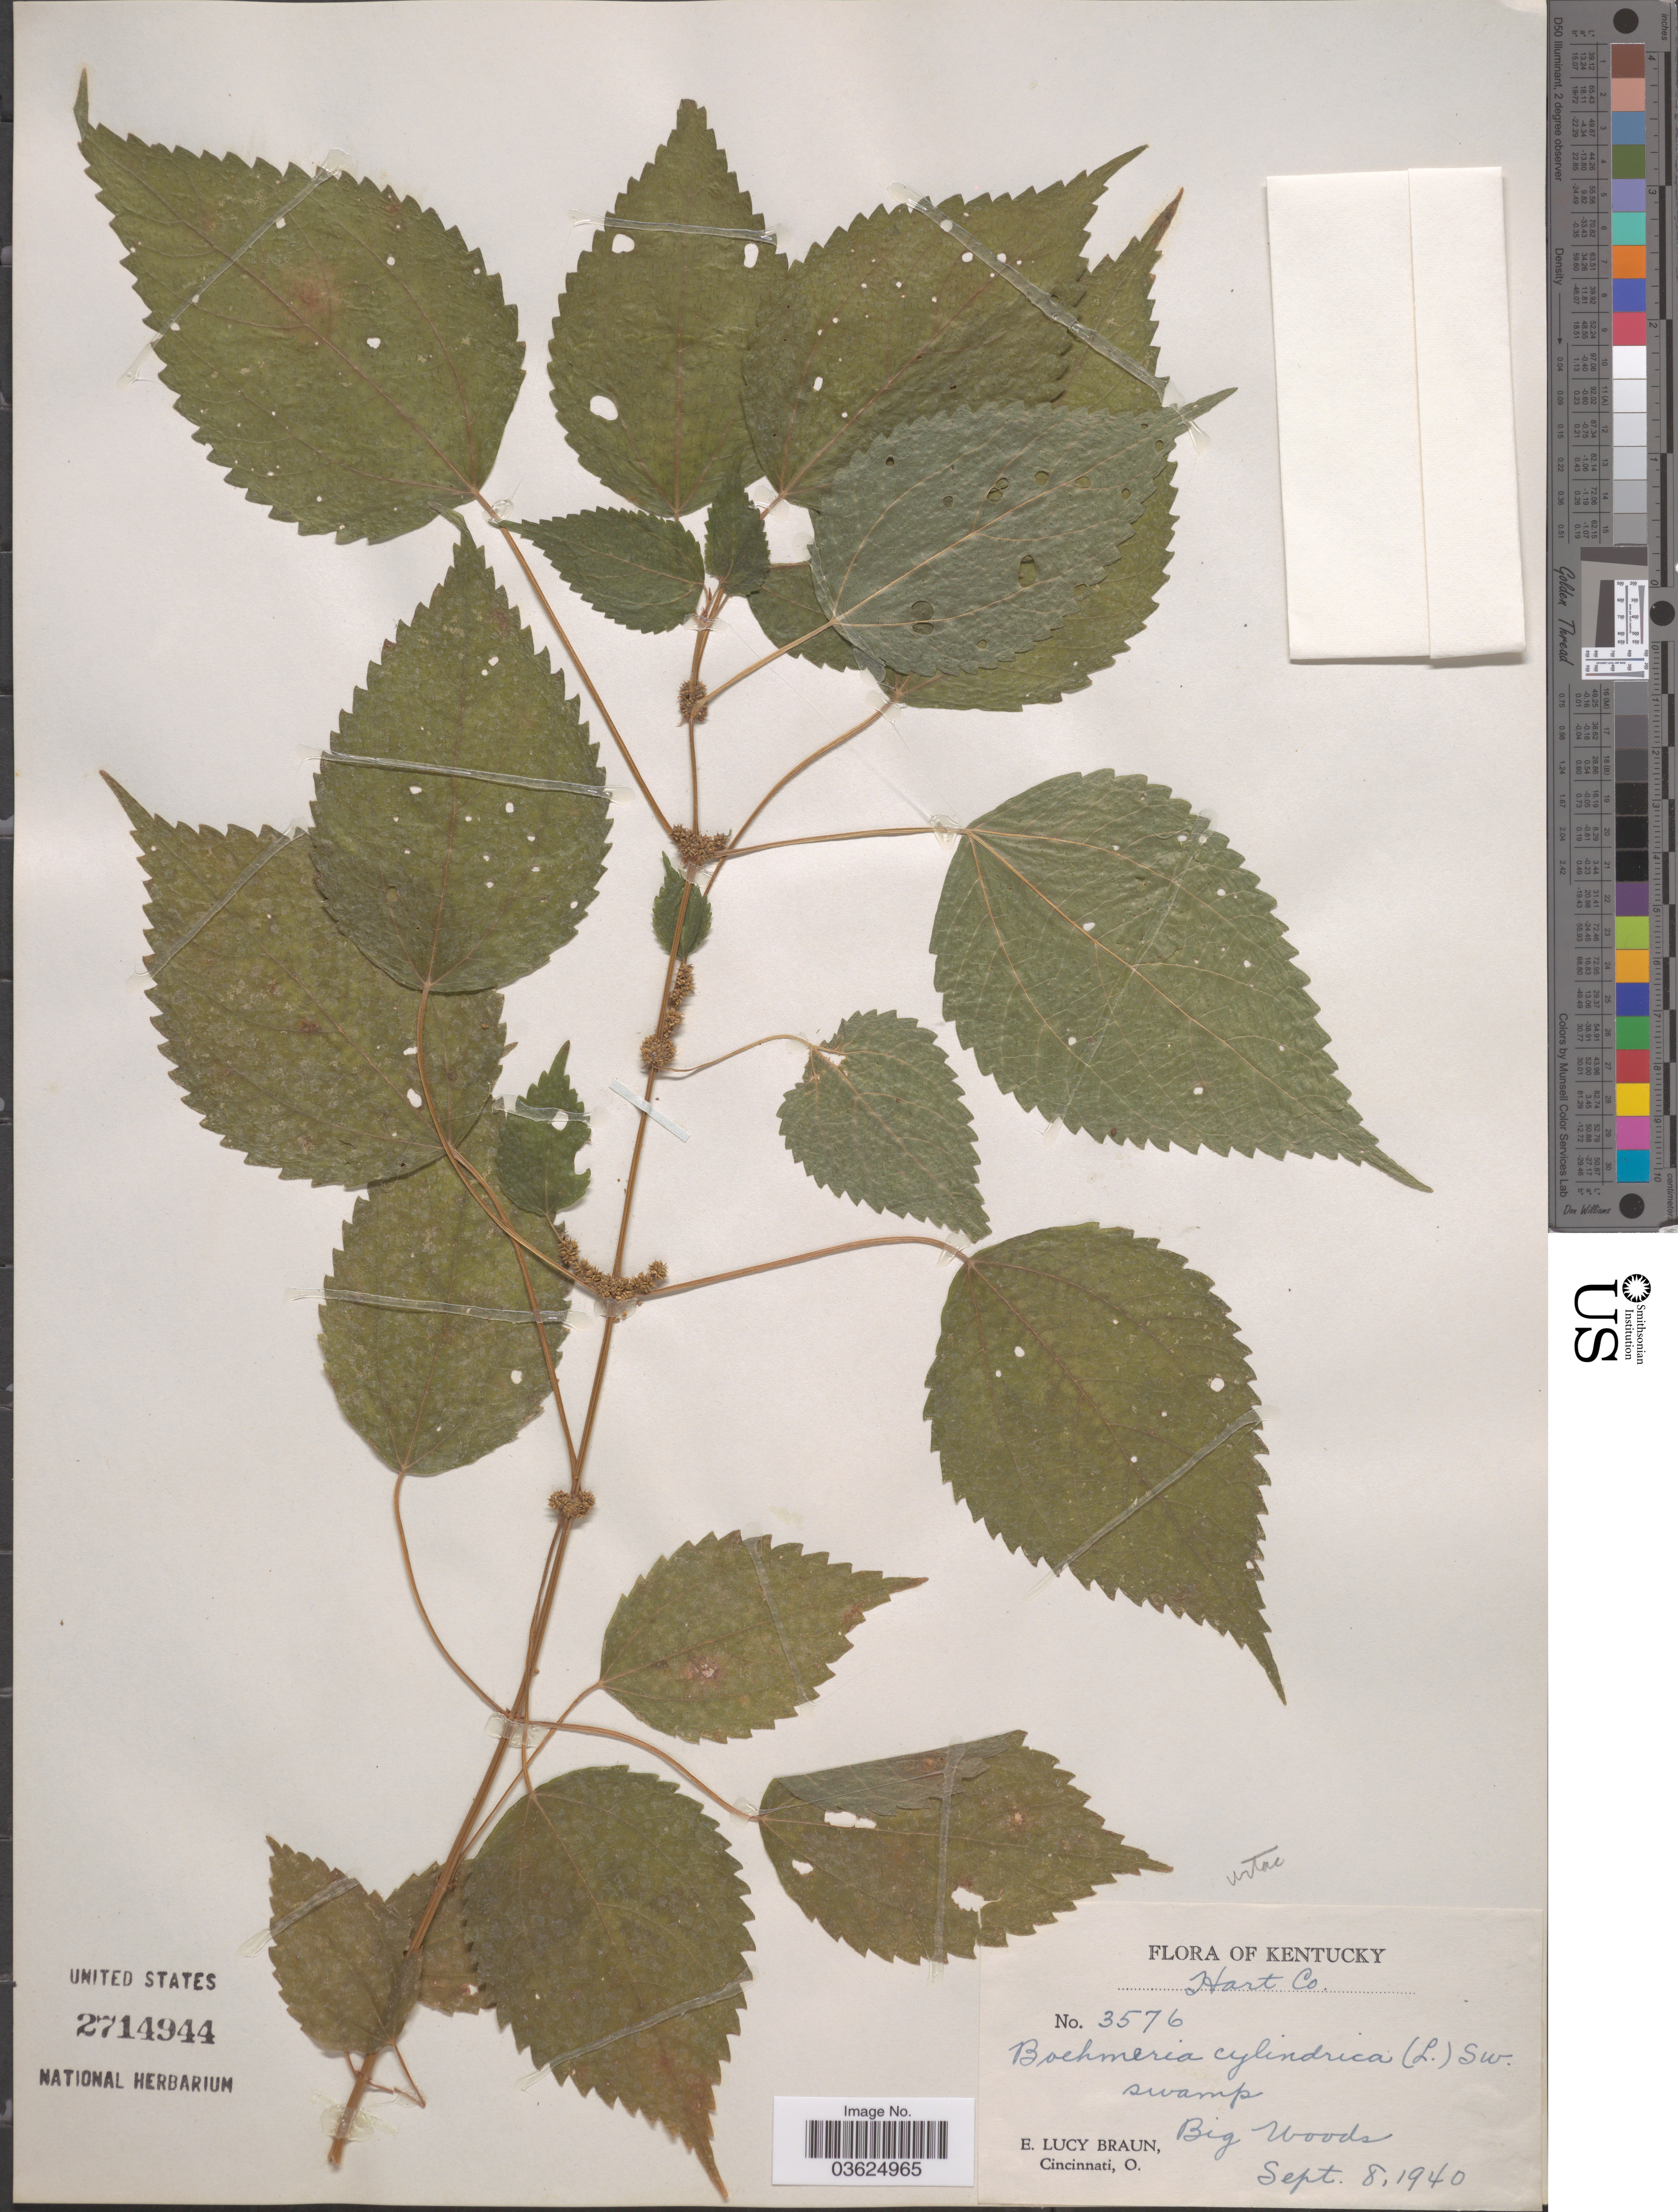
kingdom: Plantae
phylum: Tracheophyta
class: Magnoliopsida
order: Rosales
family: Urticaceae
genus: Boehmeria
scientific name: Boehmeria cylindrica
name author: (L.) Sw.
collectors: E. L. Braun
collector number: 3576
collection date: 1940-09-08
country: United States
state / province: Kentucky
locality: Hart Co. Big Woods.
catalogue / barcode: US 2714944